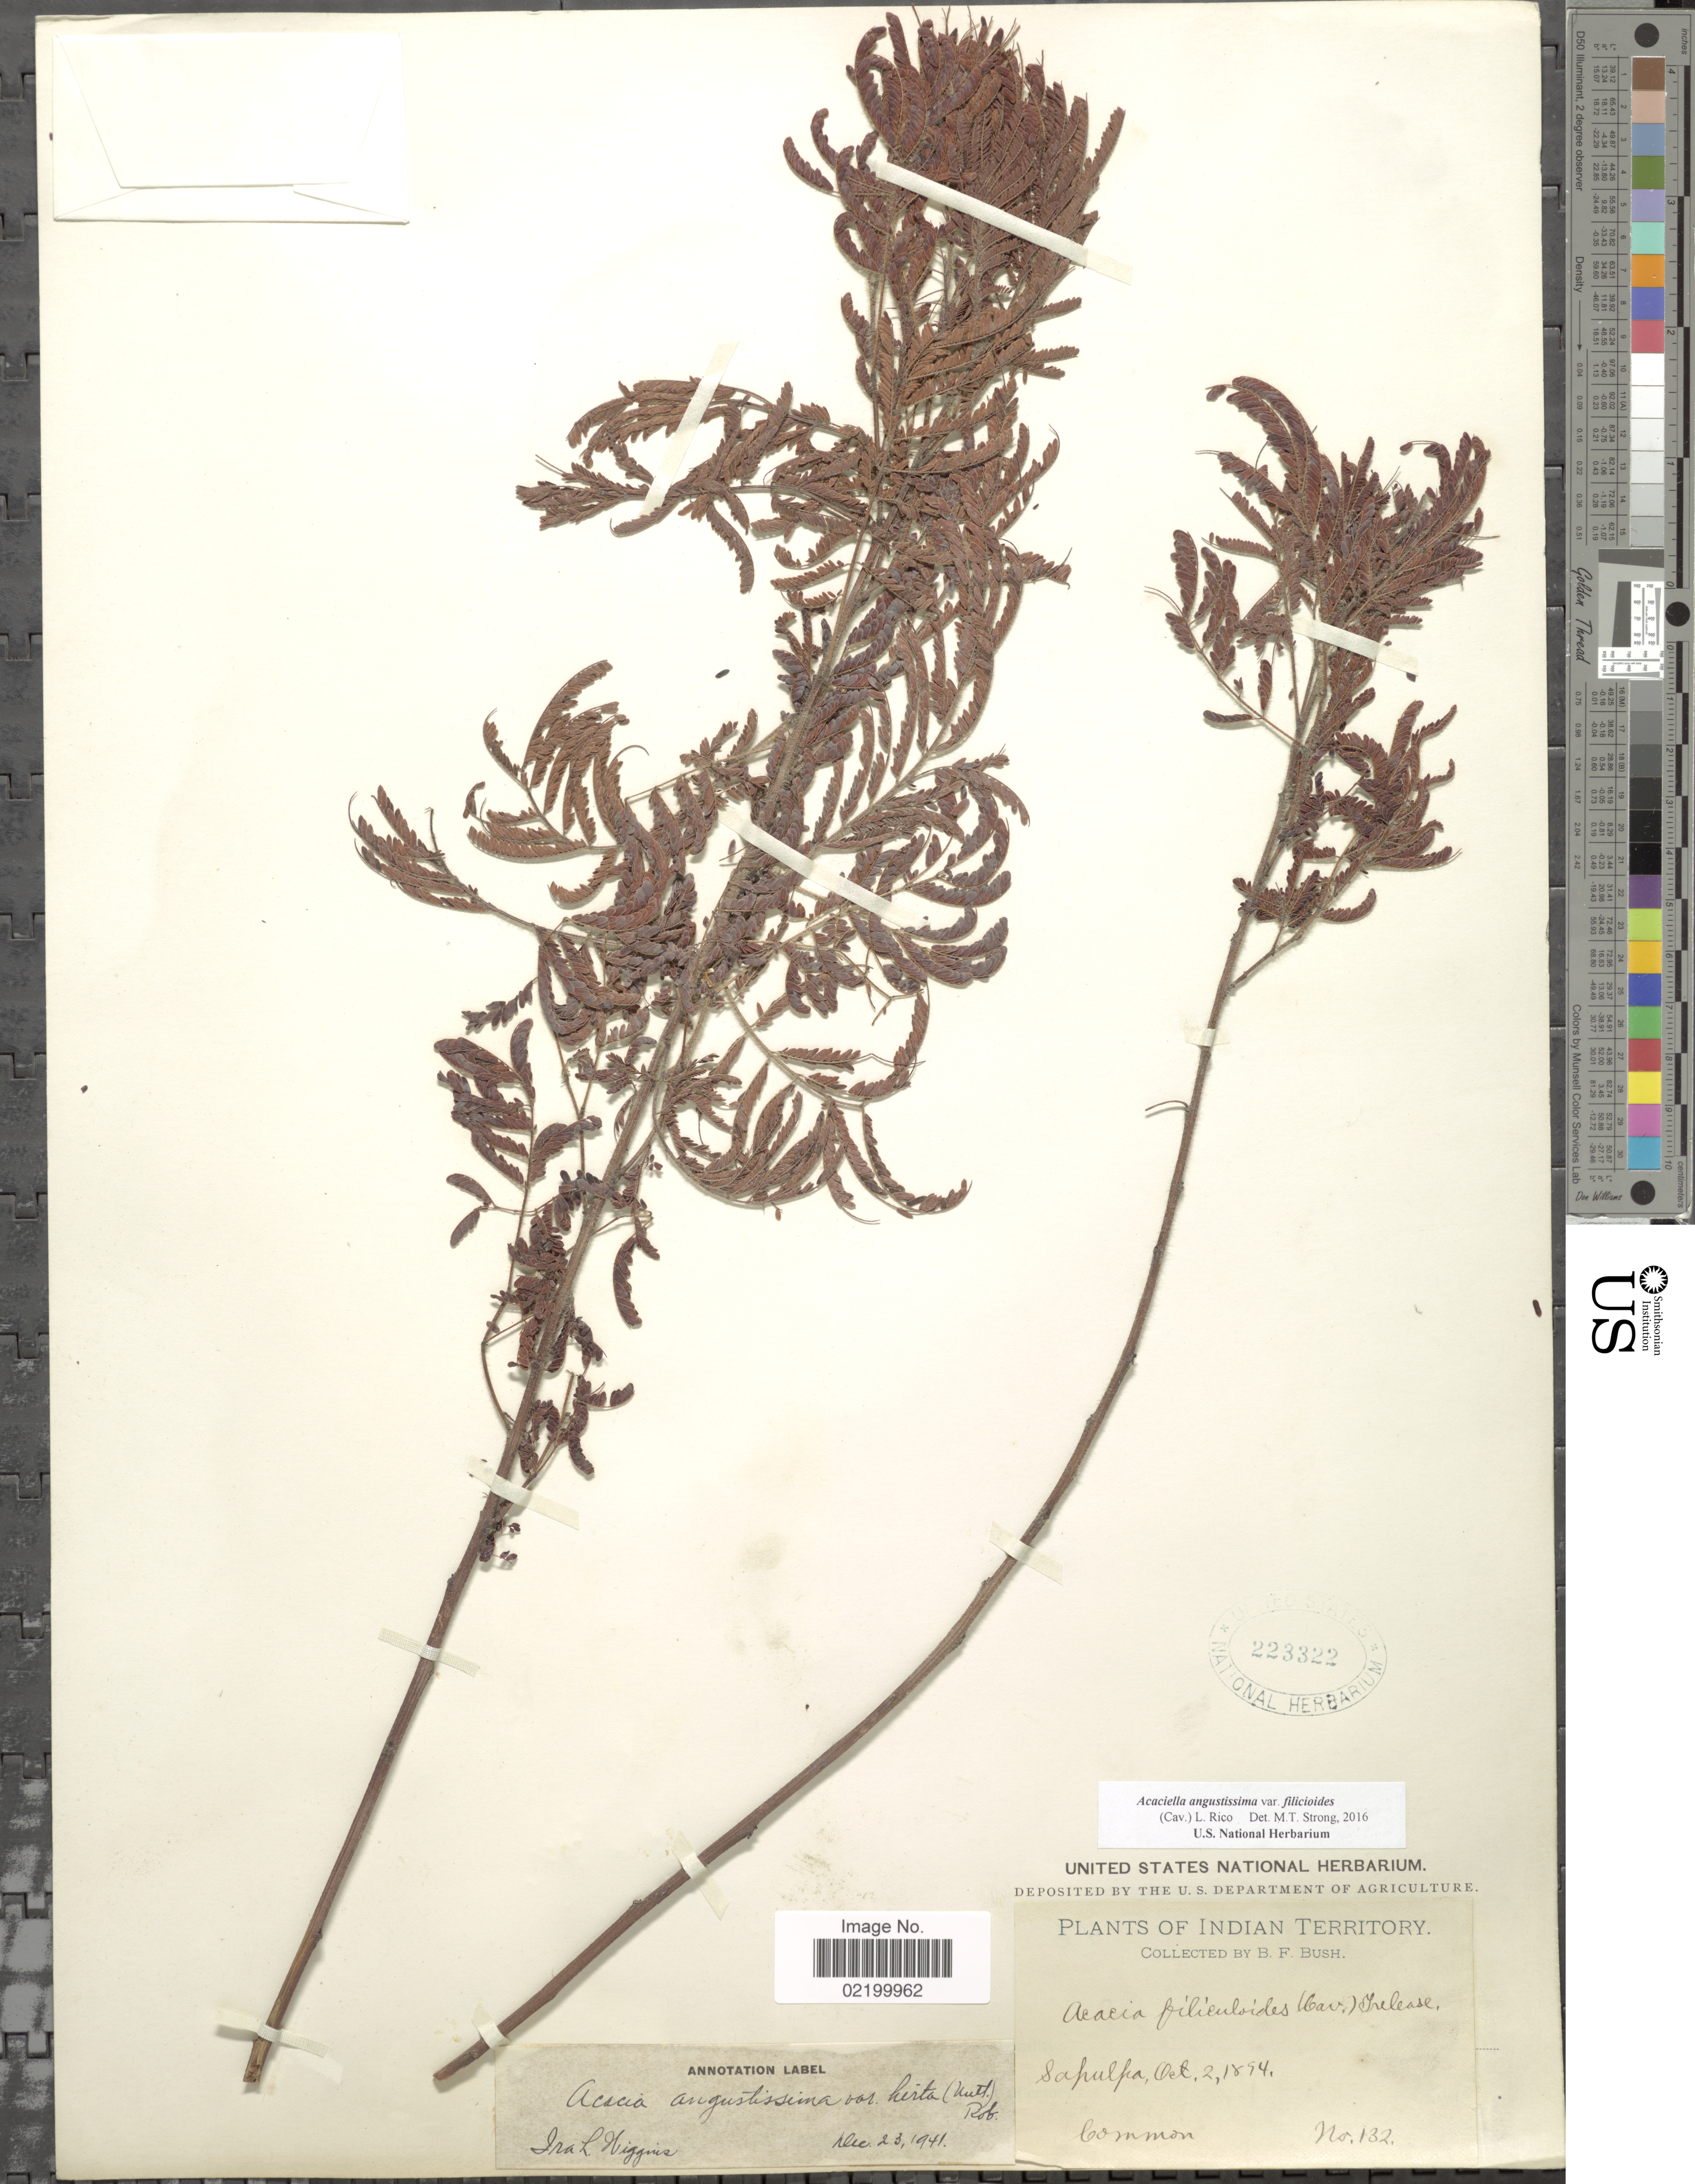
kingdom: Plantae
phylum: Tracheophyta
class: Magnoliopsida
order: Fabales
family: Fabaceae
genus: Acaciella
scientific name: Acaciella angustissima var. filicioides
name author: (Cav.) L. Rico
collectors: B. F. Bush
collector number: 132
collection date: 1894-10-02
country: United States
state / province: Oklahoma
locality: Indian Territory. Sapulpa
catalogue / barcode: US 223322